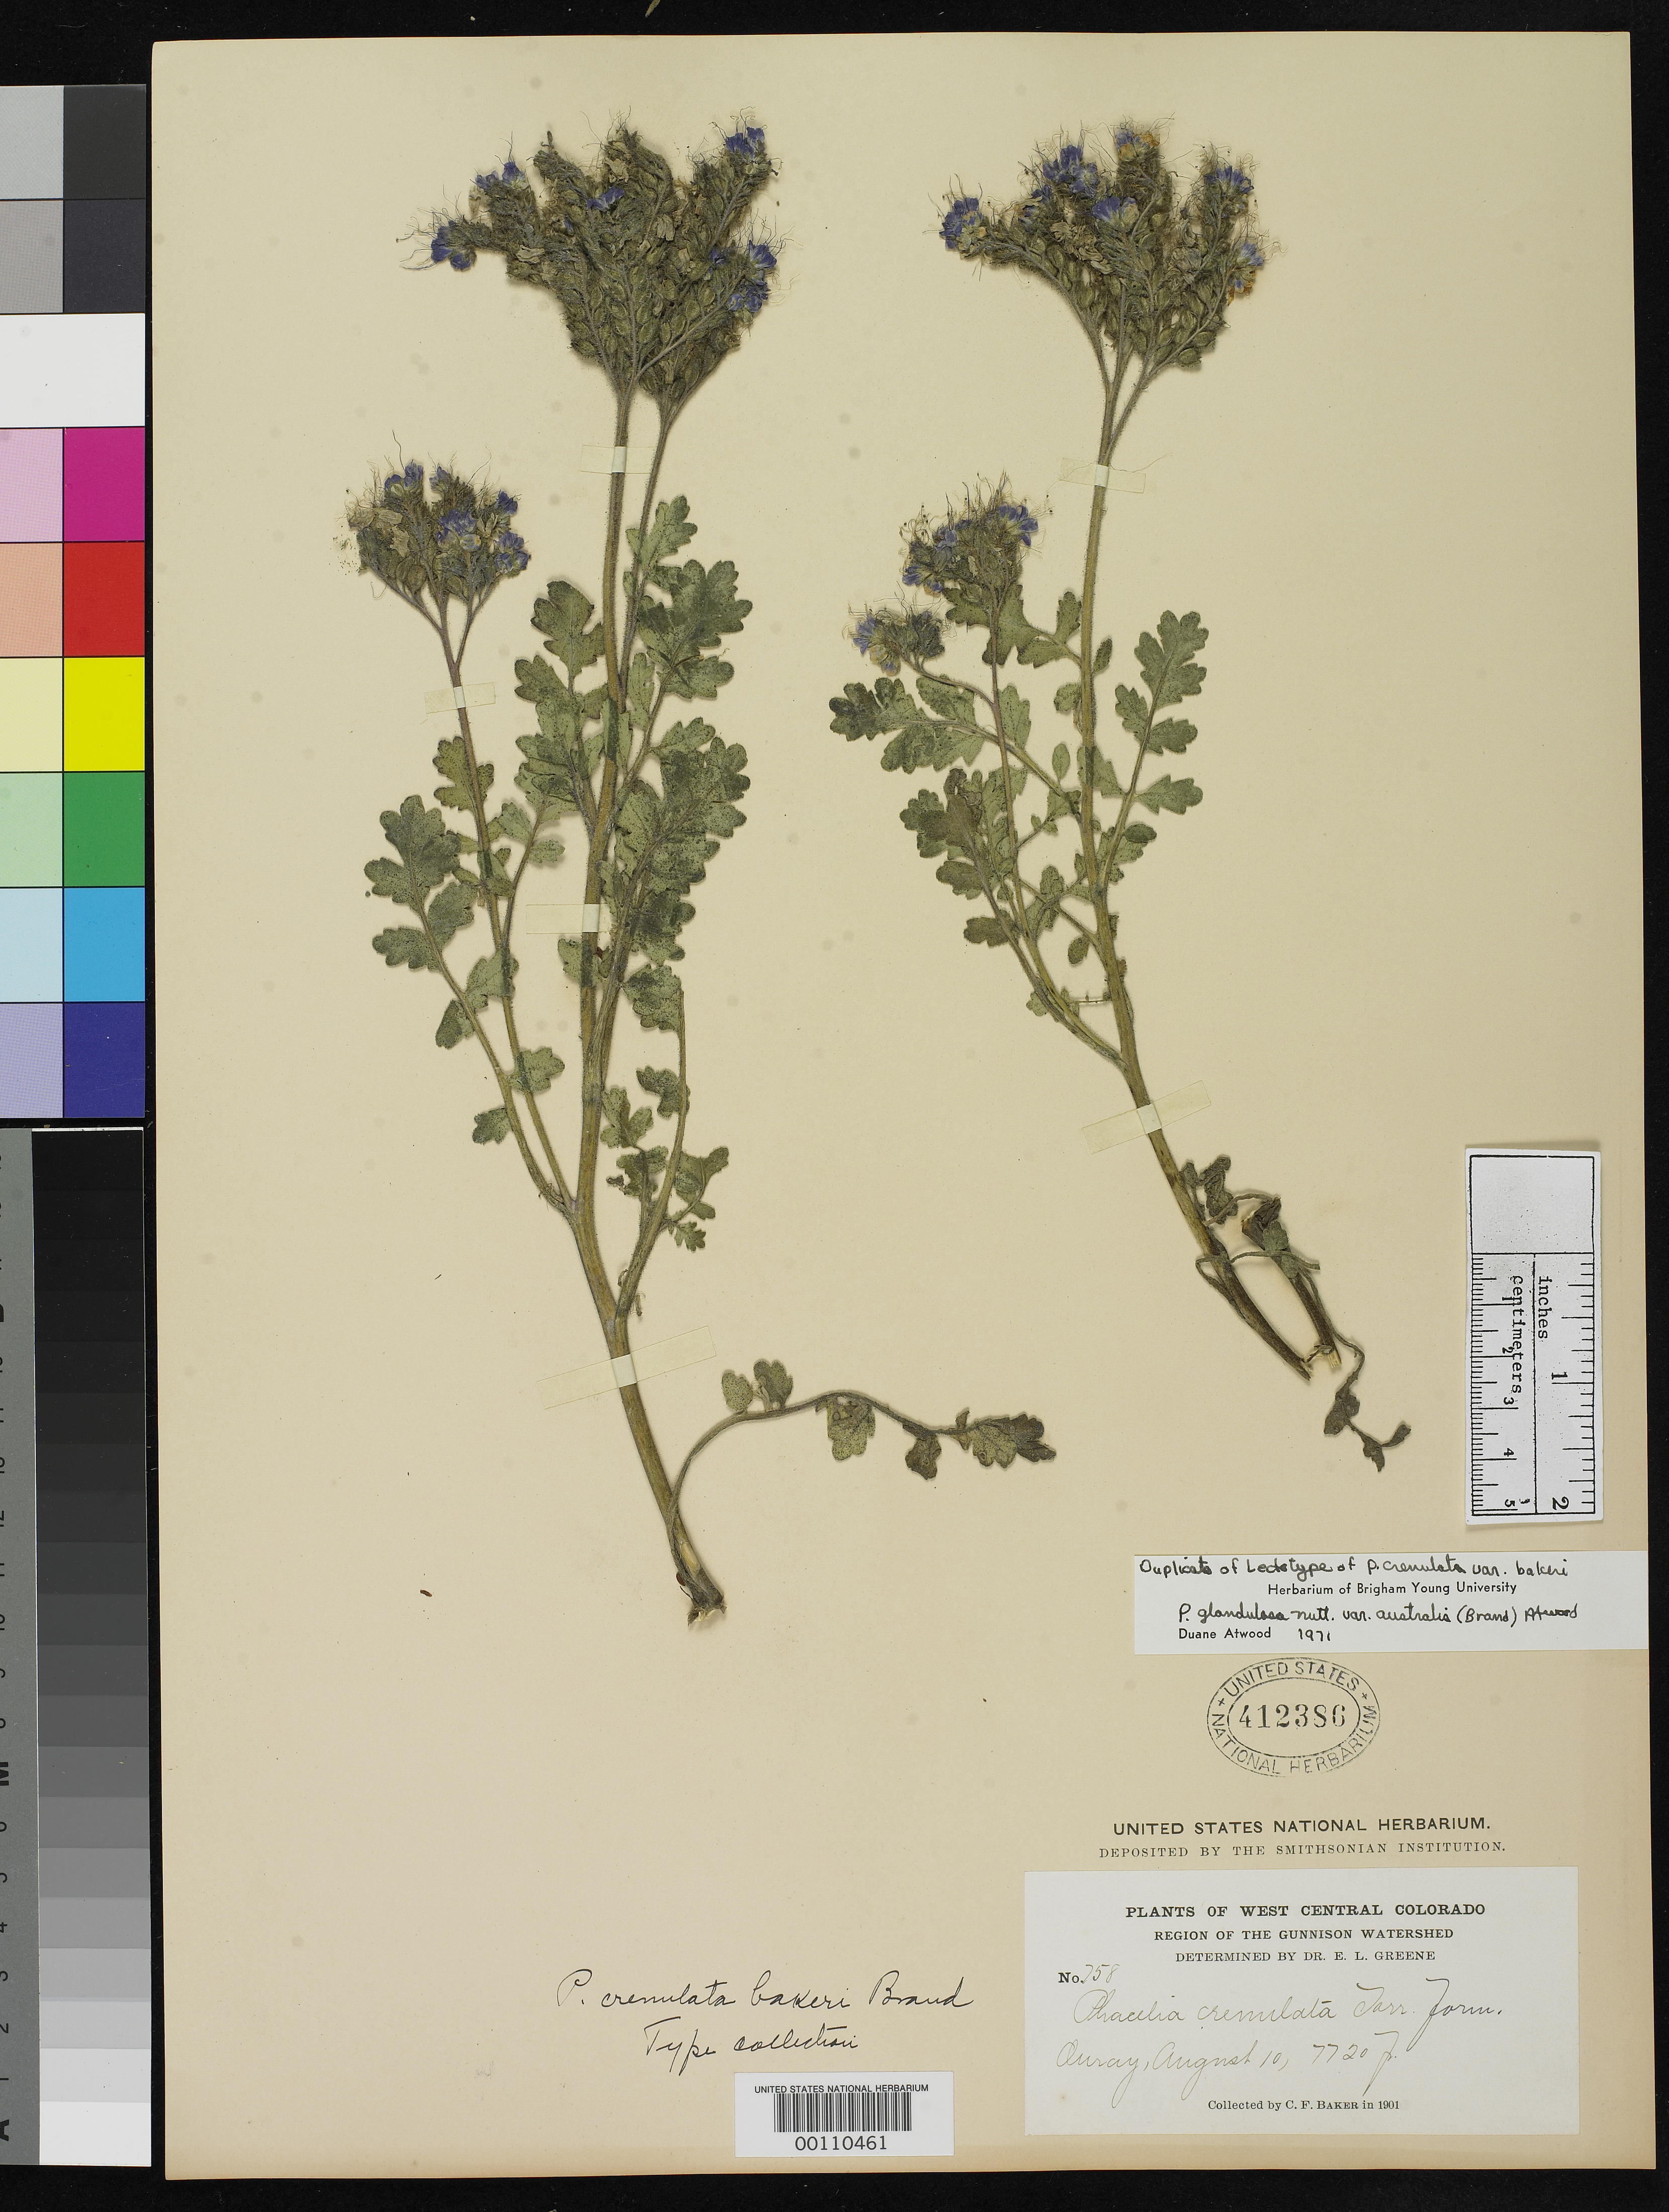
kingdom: Plantae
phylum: Tracheophyta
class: Magnoliopsida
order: Boraginales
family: Hydrophyllaceae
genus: Phacelia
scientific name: Phacelia crenulata var. bakeri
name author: Brand in Engl.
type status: Isotype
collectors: C. F. Baker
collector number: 758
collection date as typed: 10 Aug 1901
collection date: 1901-08-10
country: United States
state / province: Colorado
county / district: Ouray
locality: Ouray.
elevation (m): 2353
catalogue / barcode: US 412386